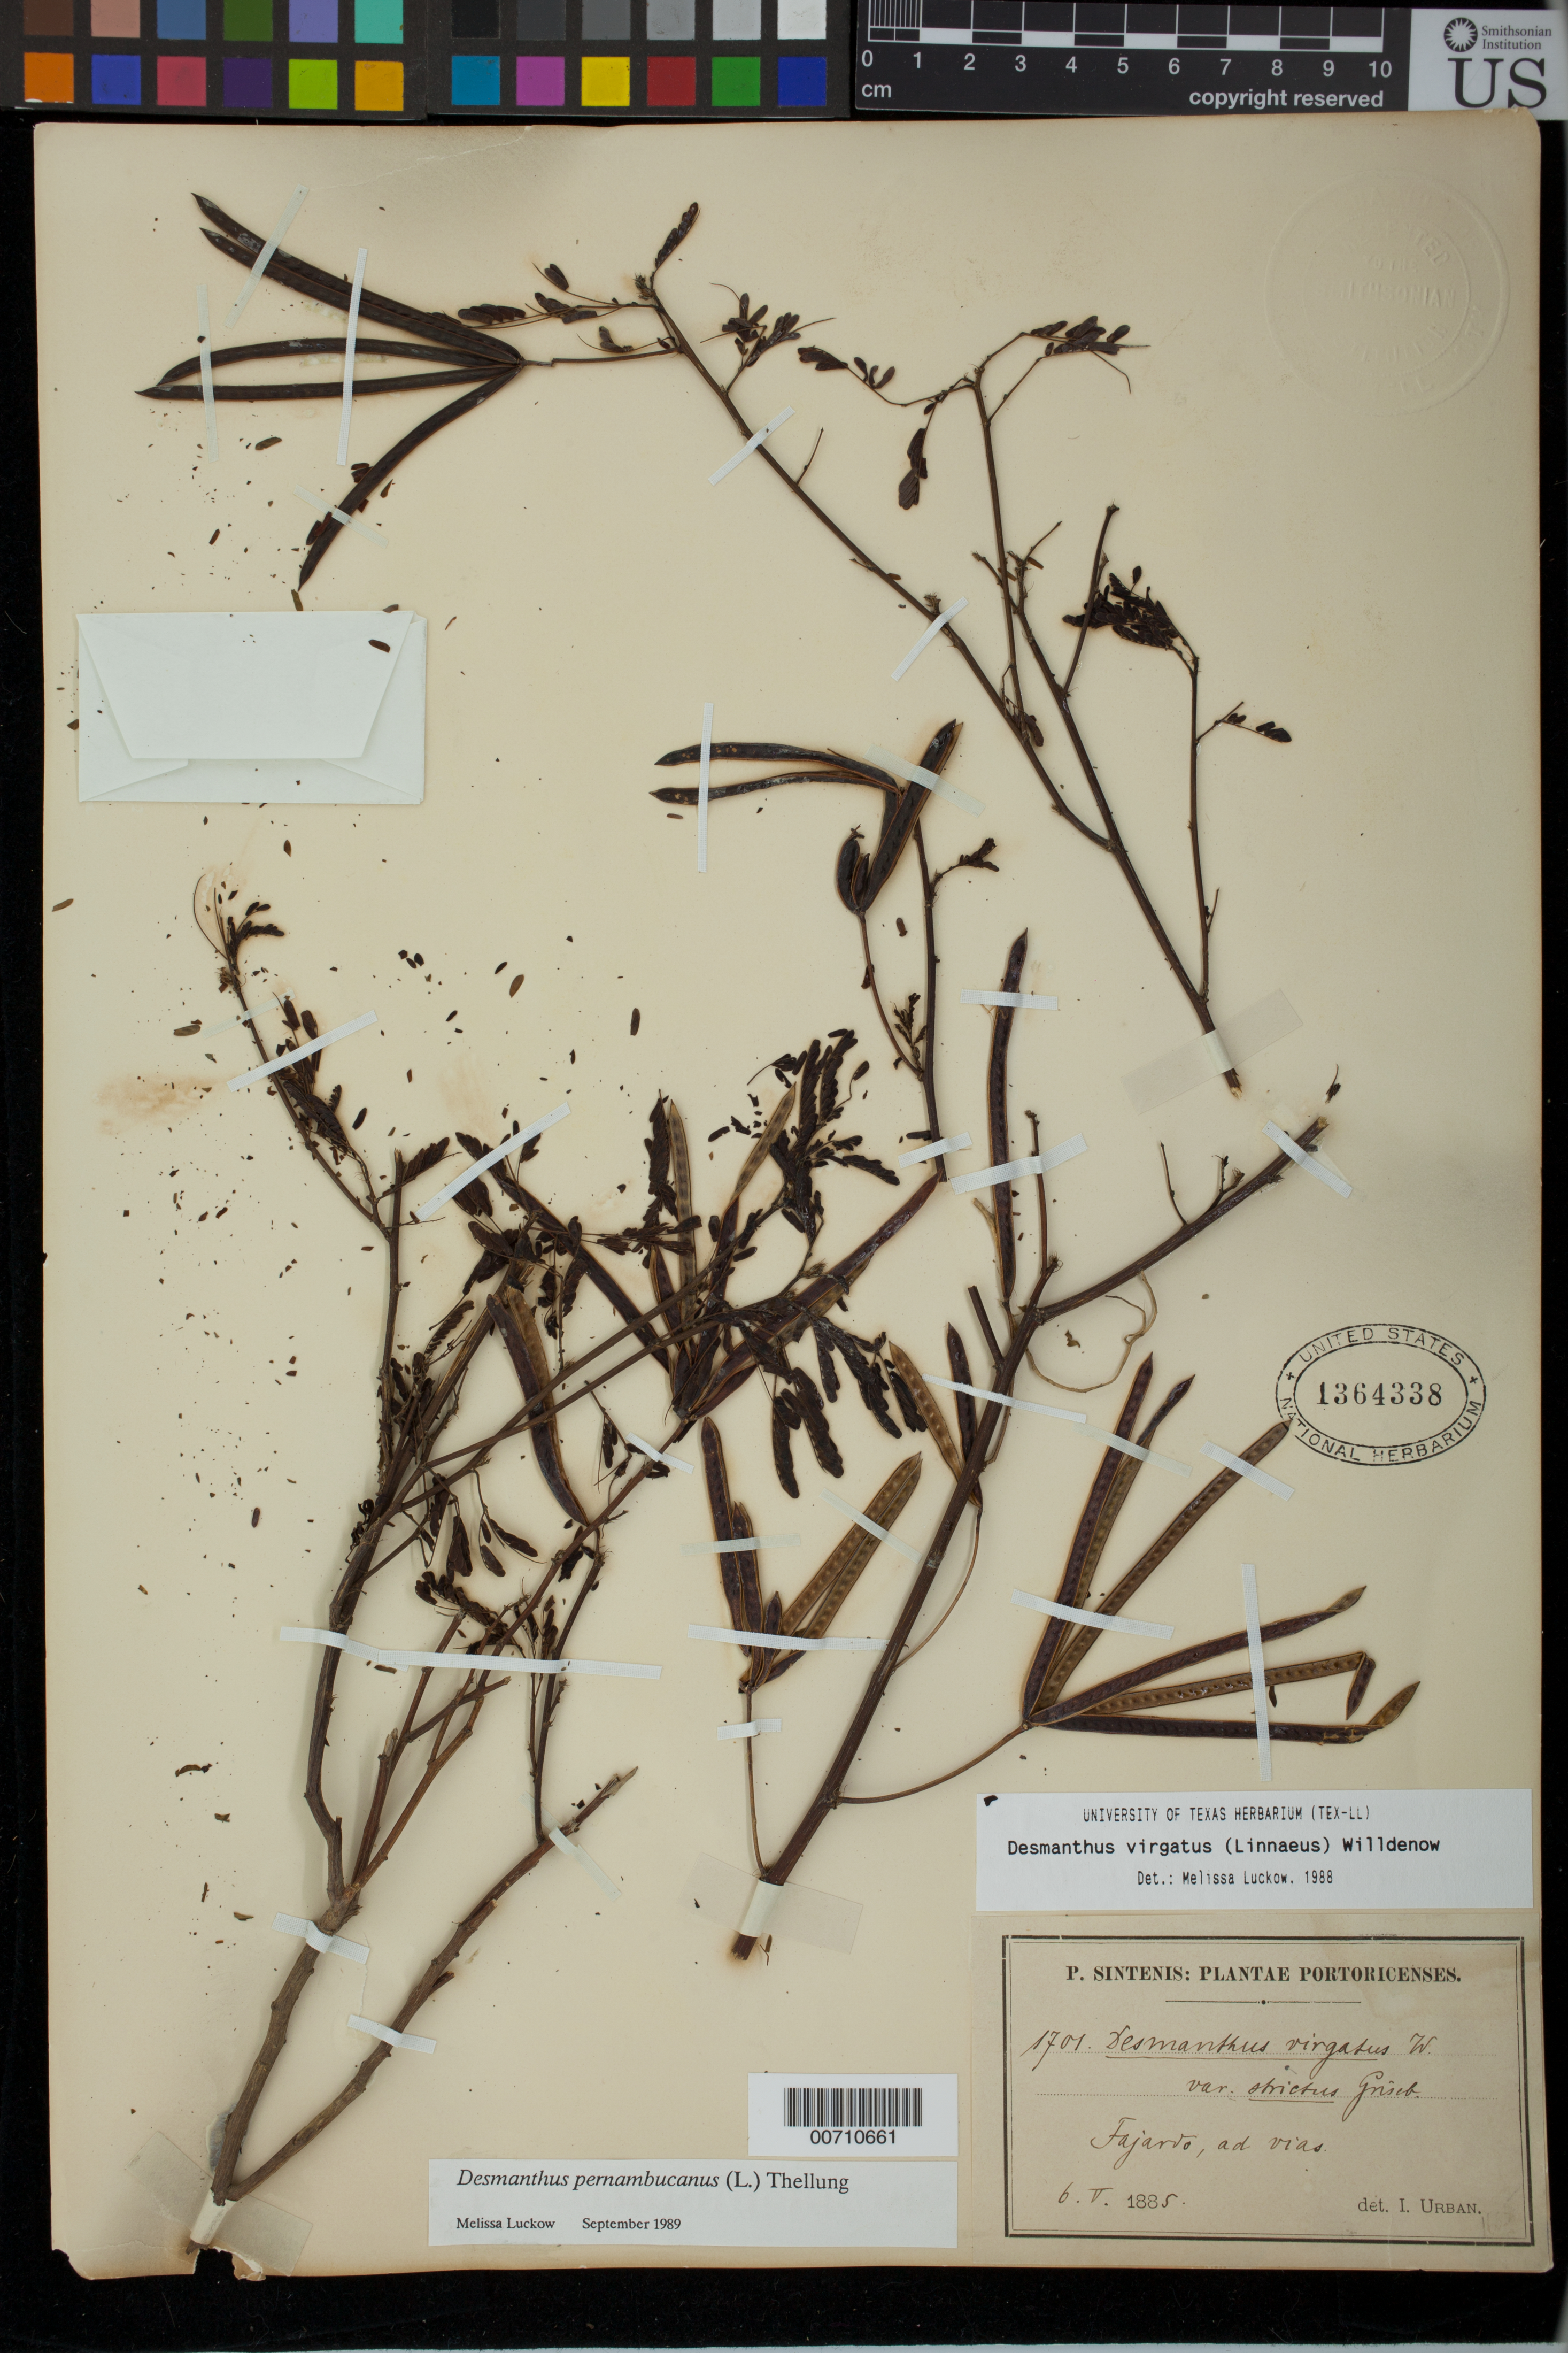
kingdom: Plantae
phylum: Tracheophyta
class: Magnoliopsida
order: Fabales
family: Fabaceae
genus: Desmanthus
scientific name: Desmanthus pernambucanus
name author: (L.) Thell.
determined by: Luckow, M. A.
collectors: P. Sintenis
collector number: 1701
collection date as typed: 06 May 1885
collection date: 1885-05-06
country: Puerto Rico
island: Greater Antilles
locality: Fajardo, ad vias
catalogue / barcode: US 1364338